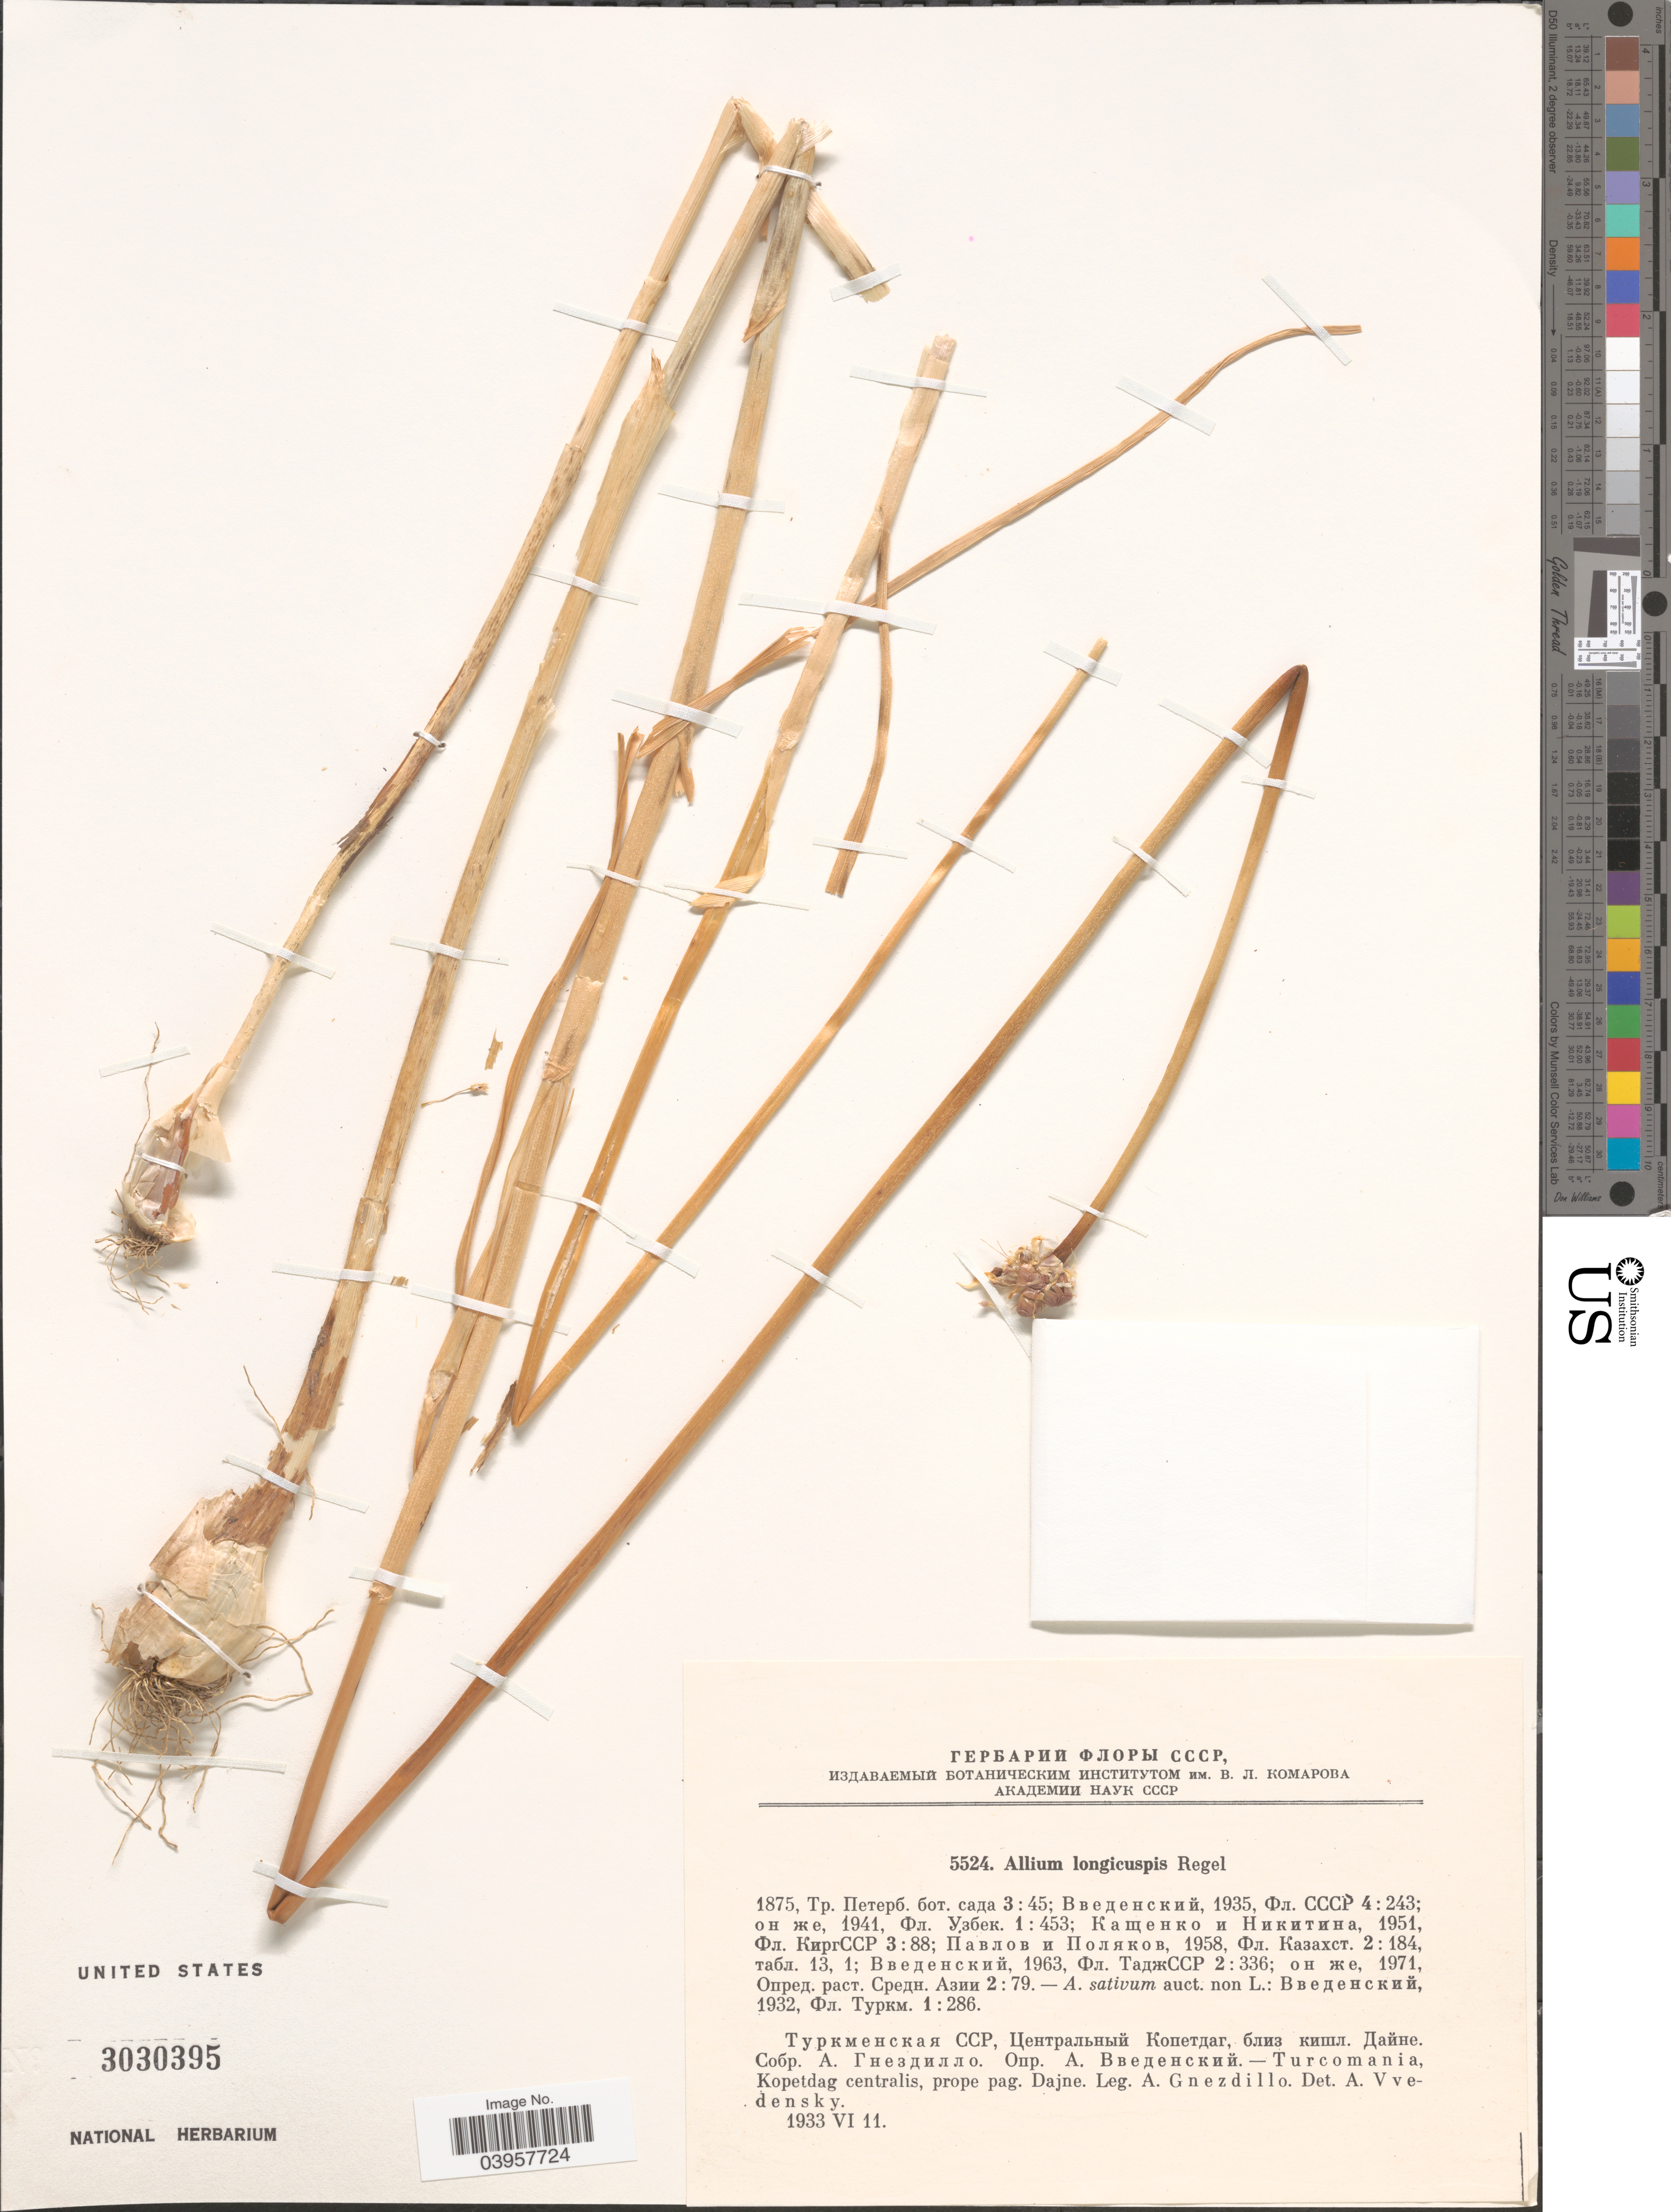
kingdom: Plantae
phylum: Tracheophyta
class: Liliopsida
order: Asparagales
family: Amaryllidaceae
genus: Allium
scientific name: Allium longicuspis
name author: Regel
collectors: A. Gnezdillo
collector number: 5524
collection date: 1933-06-11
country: Turkmenistan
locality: Turcomania, Kopetdag centralis, prope pag. Dajne.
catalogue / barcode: US 3030395